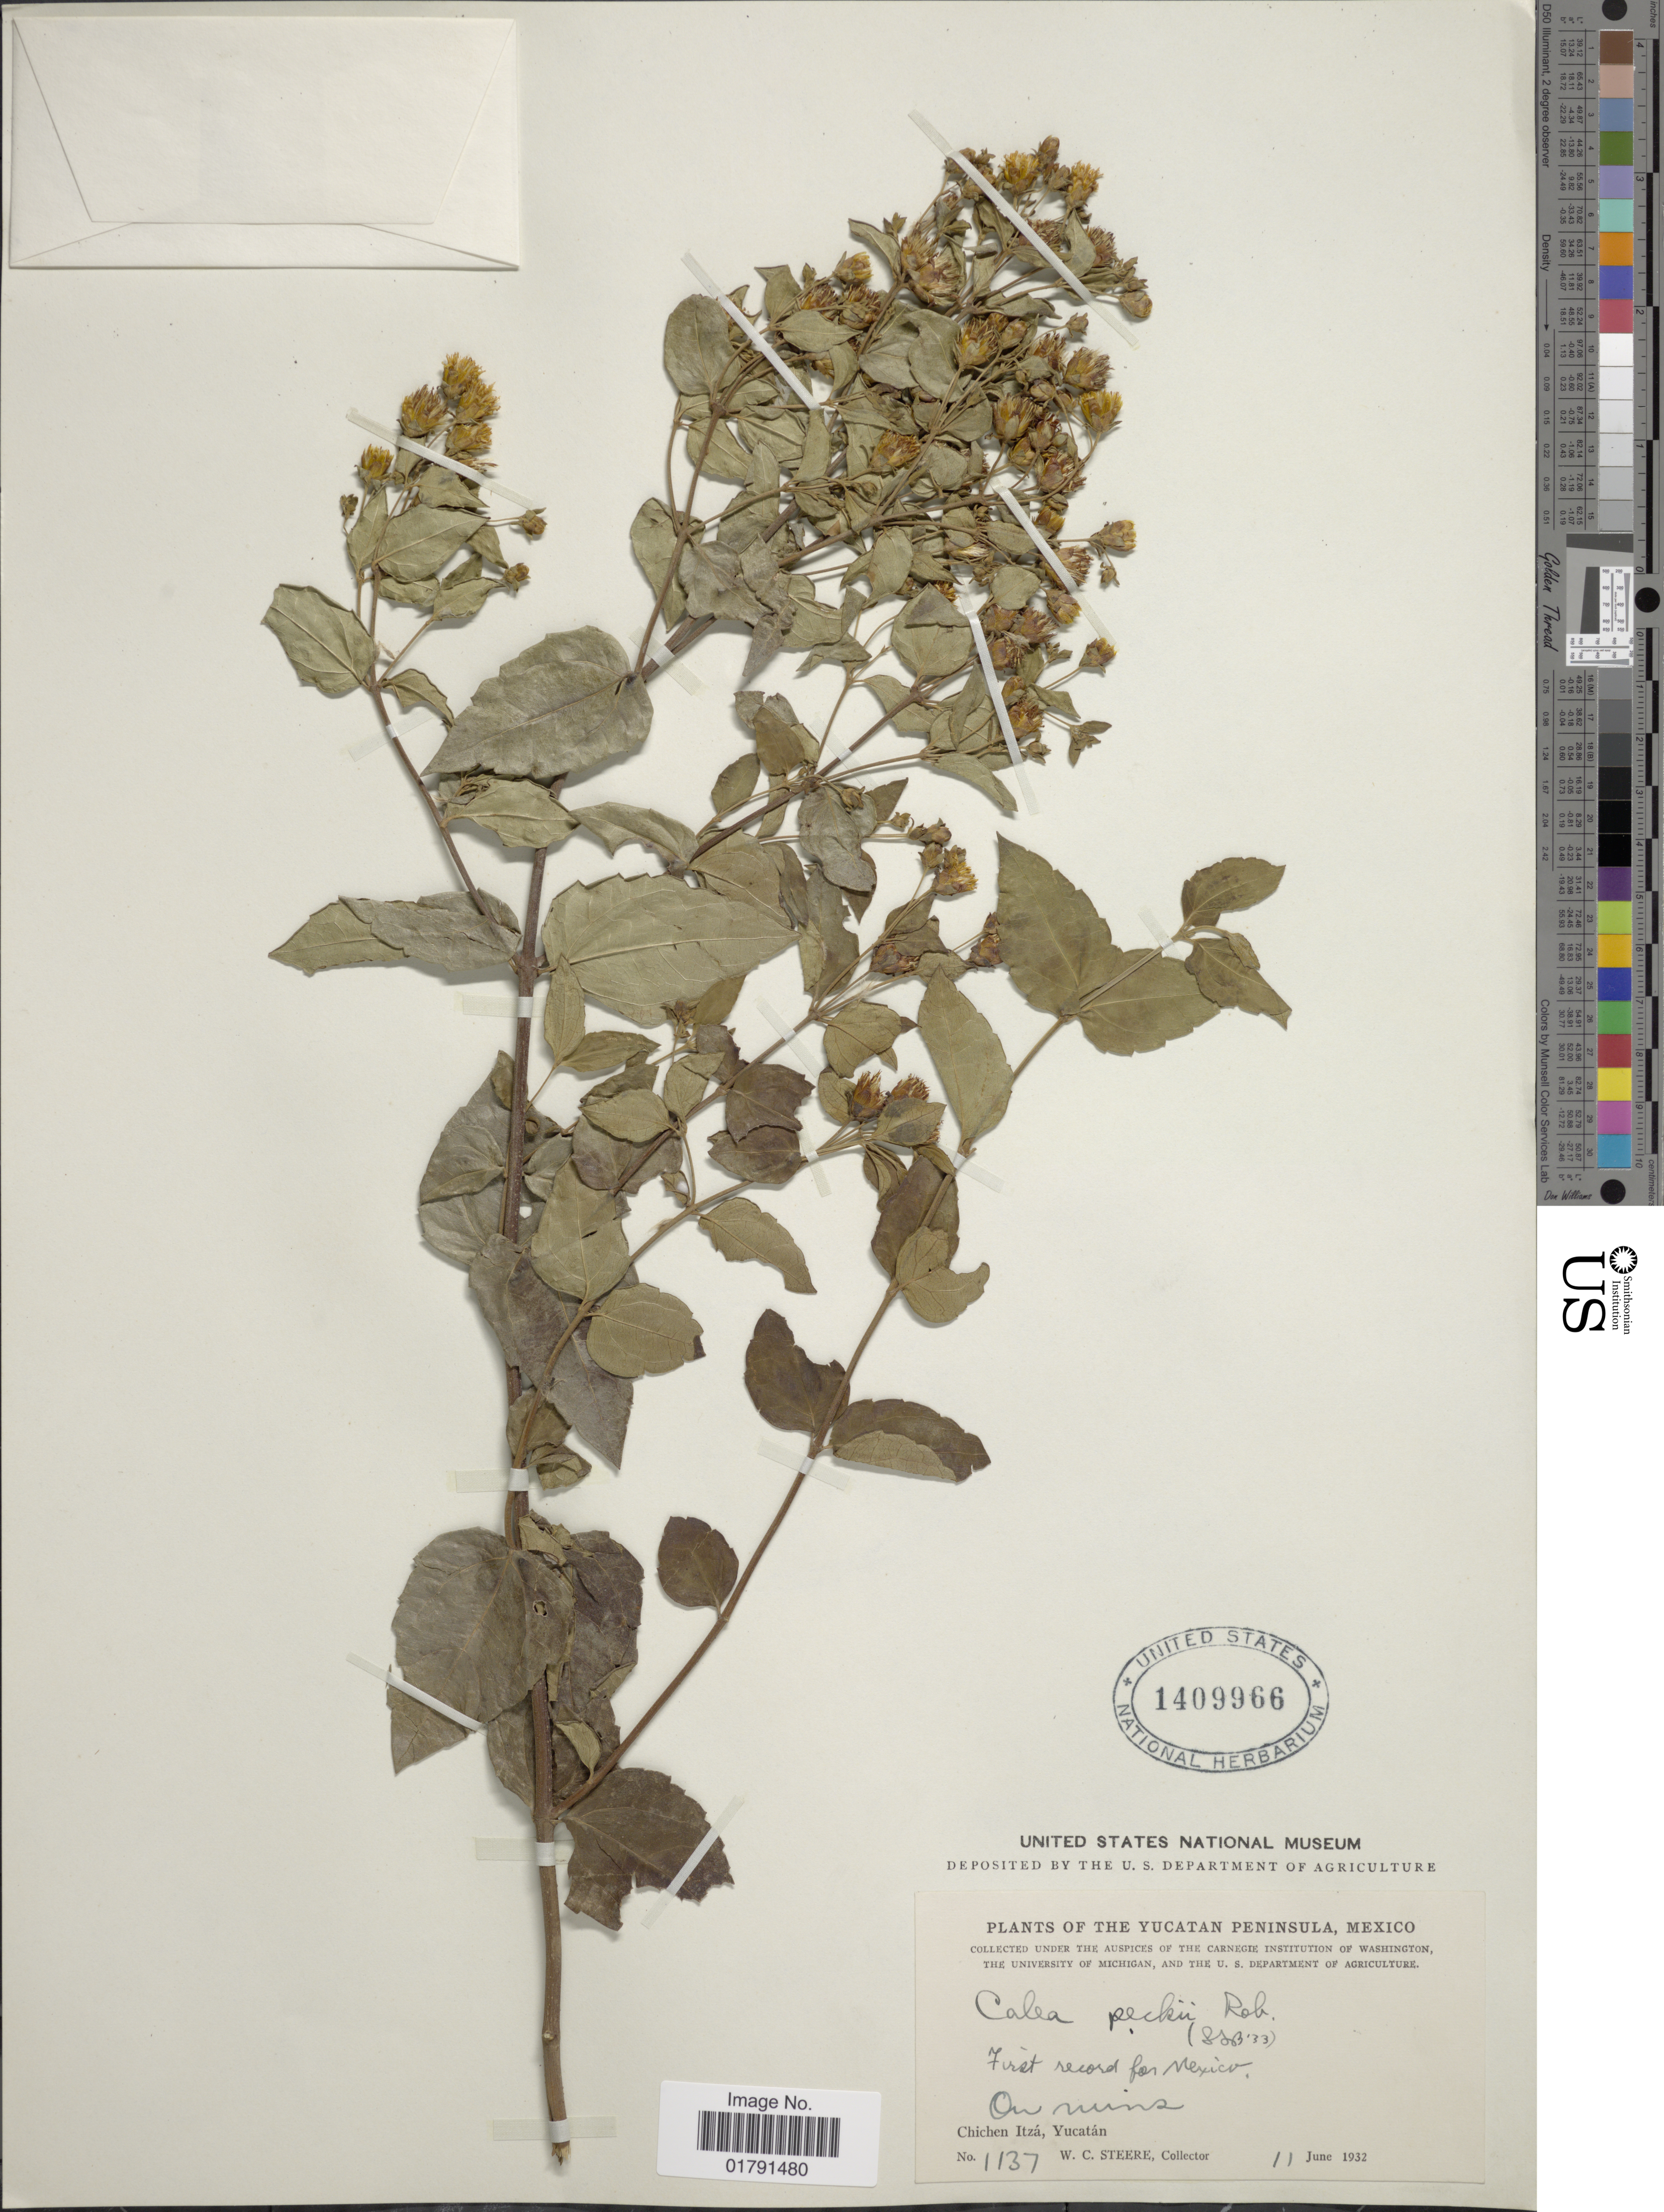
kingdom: Plantae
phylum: Tracheophyta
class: Magnoliopsida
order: Asterales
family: Asteraceae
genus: Calea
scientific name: Calea trichotoma var. peckii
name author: Wussow &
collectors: W. C. Steere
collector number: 1137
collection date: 1932-06-11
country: Mexico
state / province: Yucatán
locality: Yucatan Peninsula, Chichen Itza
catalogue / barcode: US 1409966